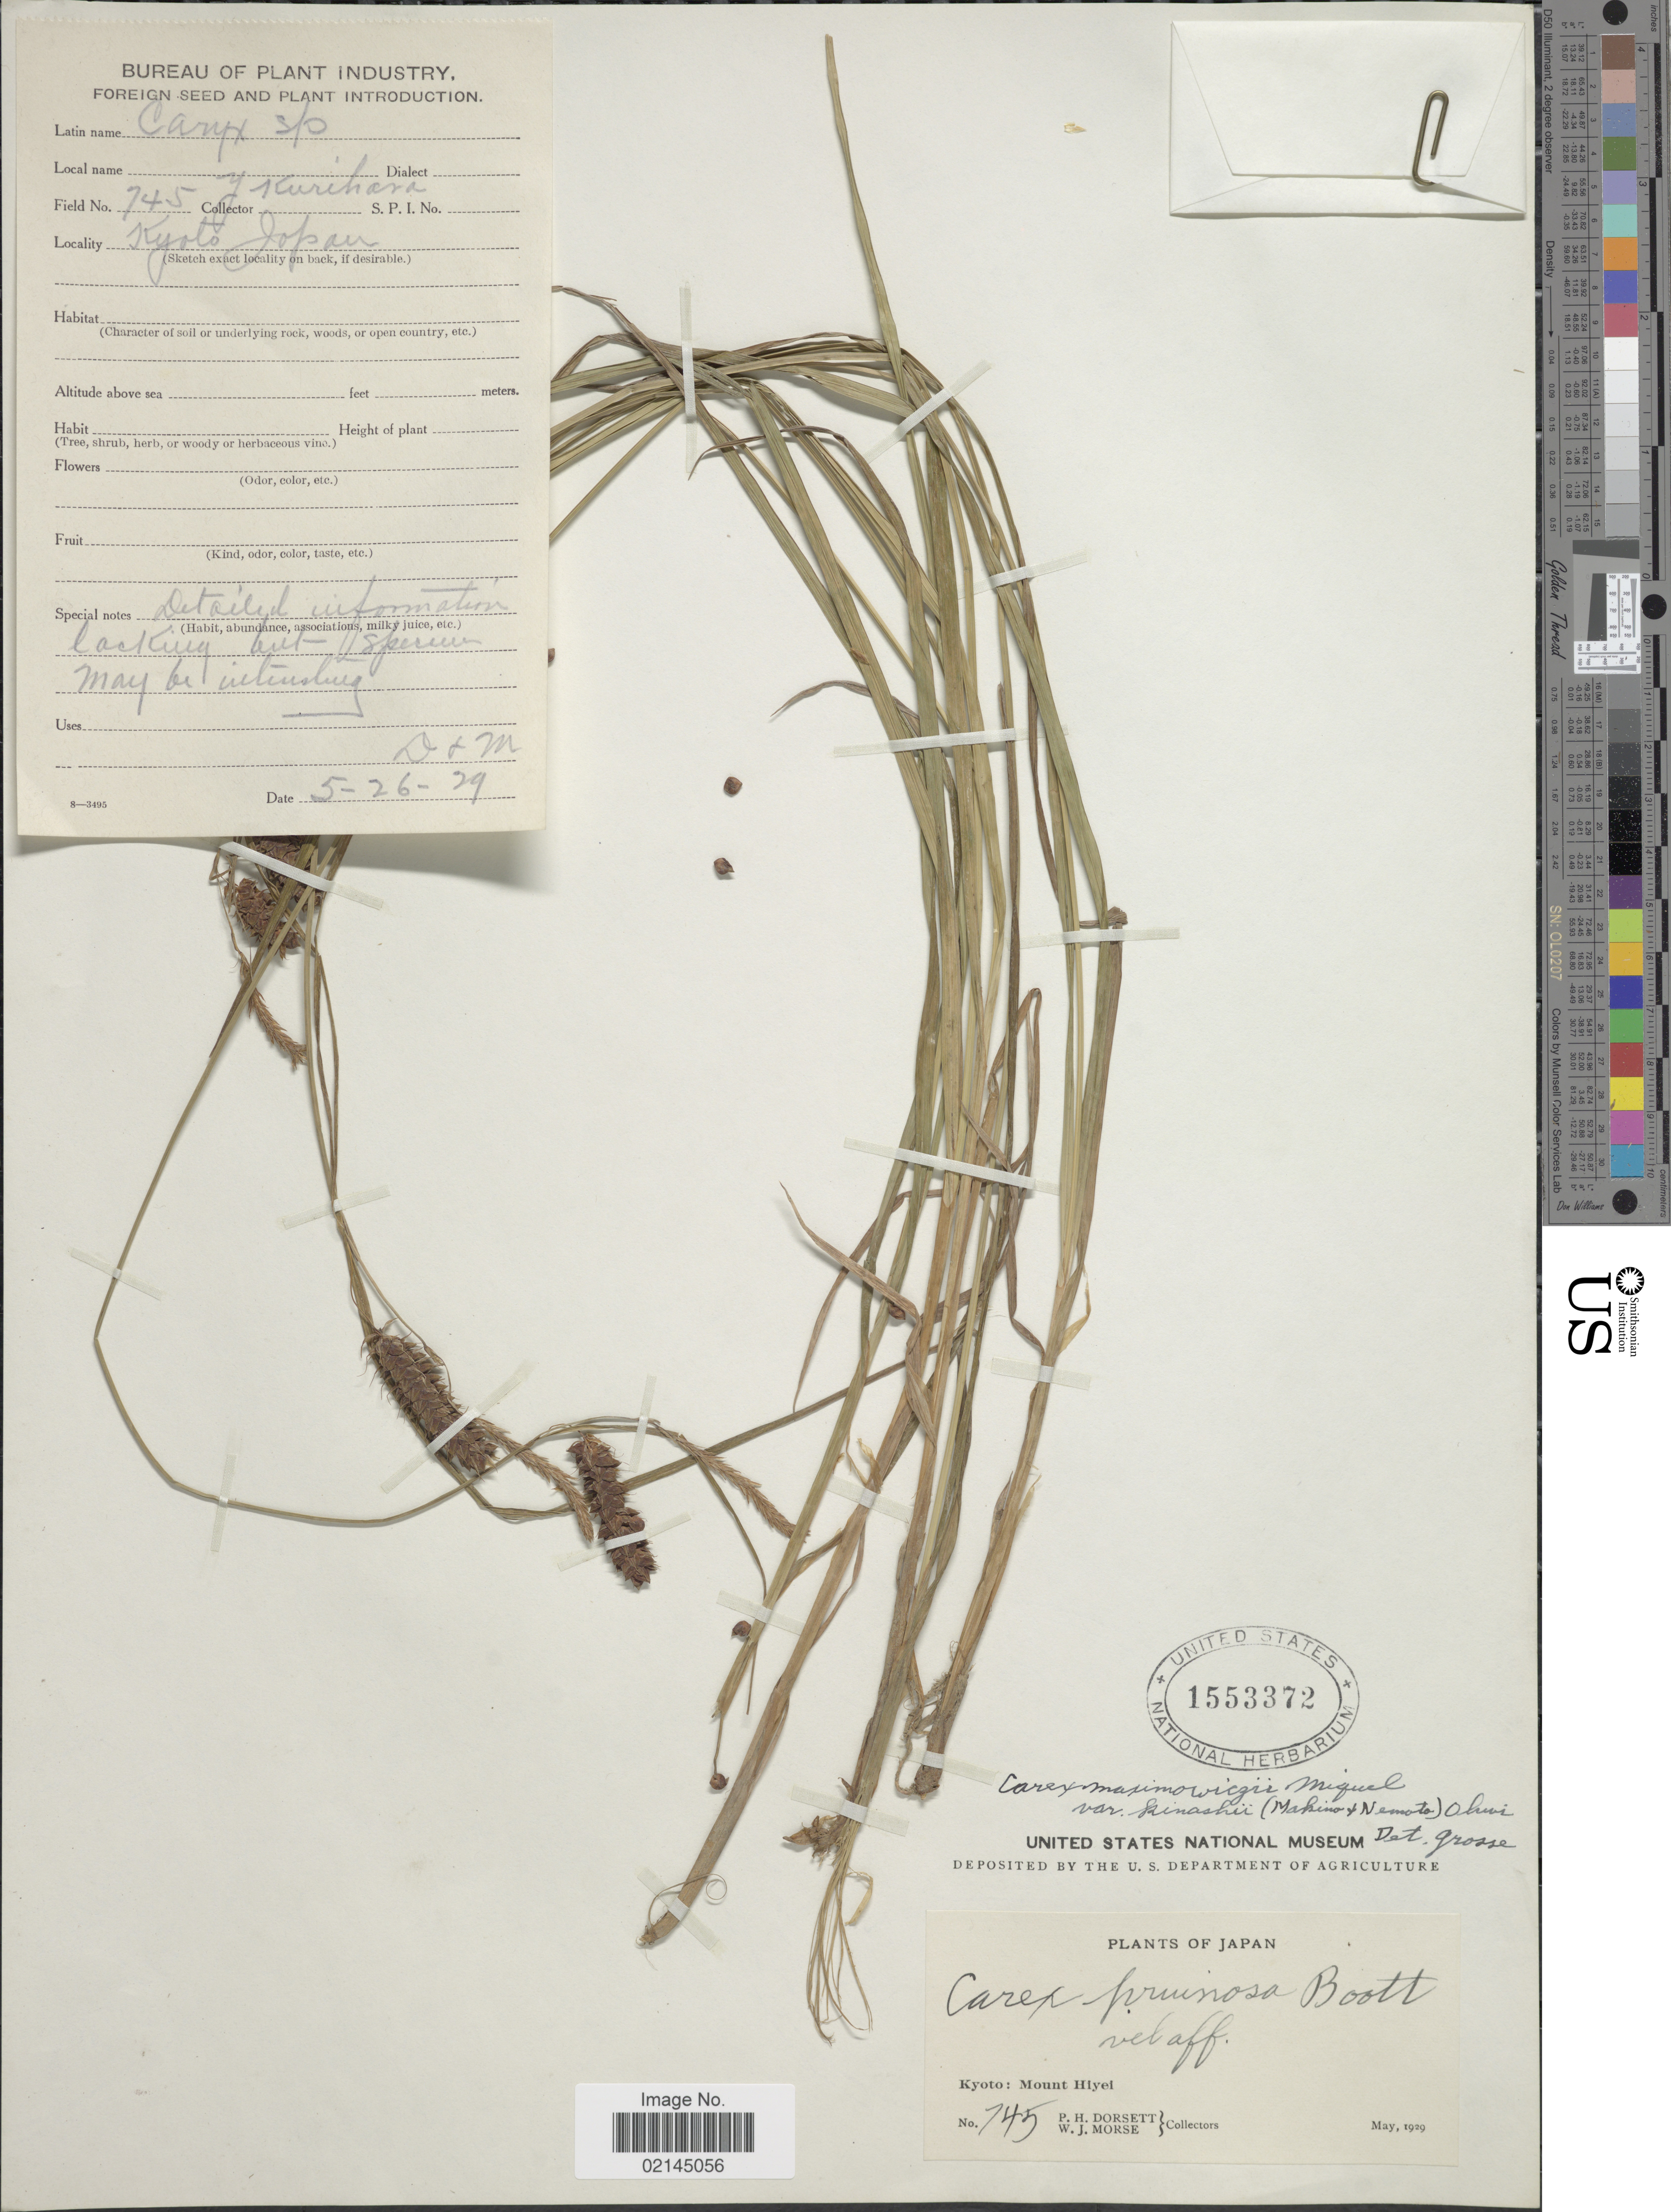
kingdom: Plantae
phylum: Tracheophyta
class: Liliopsida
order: Poales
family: Cyperaceae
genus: Carex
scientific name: Carex maximowiczii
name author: Miq.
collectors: P. H. Dorsett & W. J. Morse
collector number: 745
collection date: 1929-05-26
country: Japan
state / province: Kyoto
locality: Mount Hiyei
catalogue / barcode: US 1553372